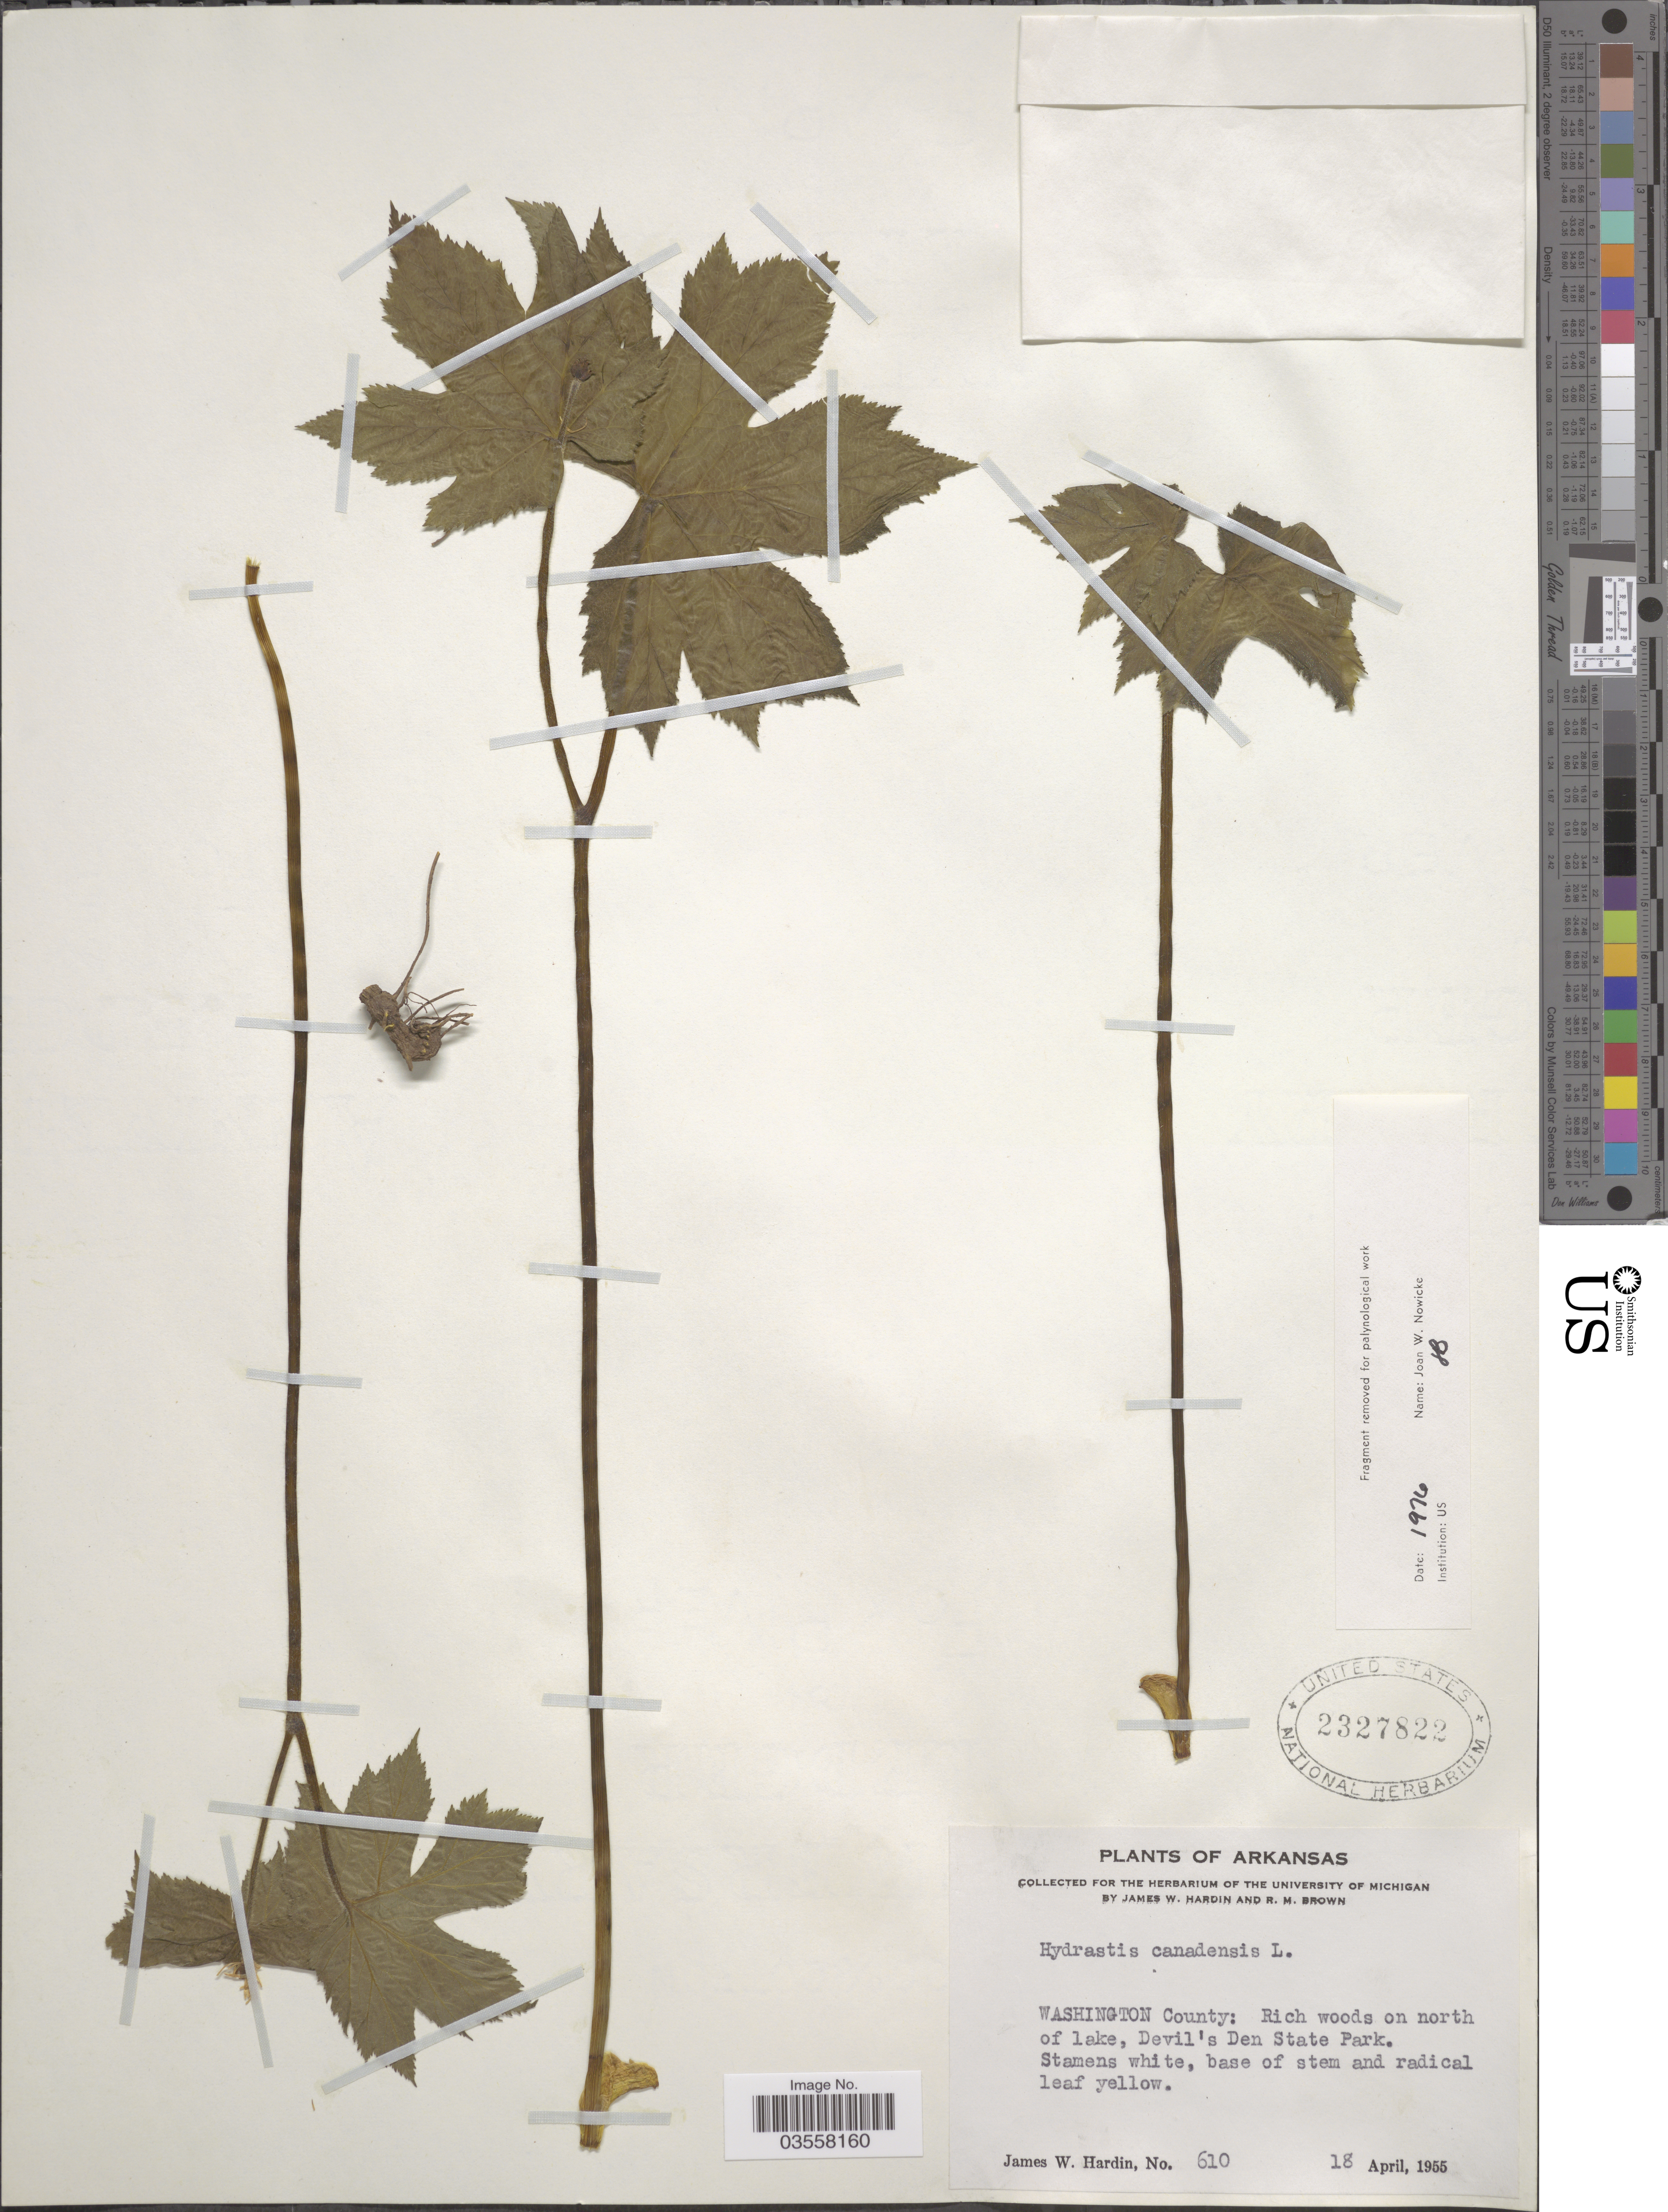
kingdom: Plantae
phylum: Tracheophyta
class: Magnoliopsida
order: Ranunculales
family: Ranunculaceae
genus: Hydrastis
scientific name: Hydrastis canadensis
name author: L.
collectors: J. W. Hardin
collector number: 610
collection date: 1955-04-18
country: United States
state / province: Arkansas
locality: Washington County: Rich woods on north of lake, Devil's Den State Park.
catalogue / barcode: US 2327822